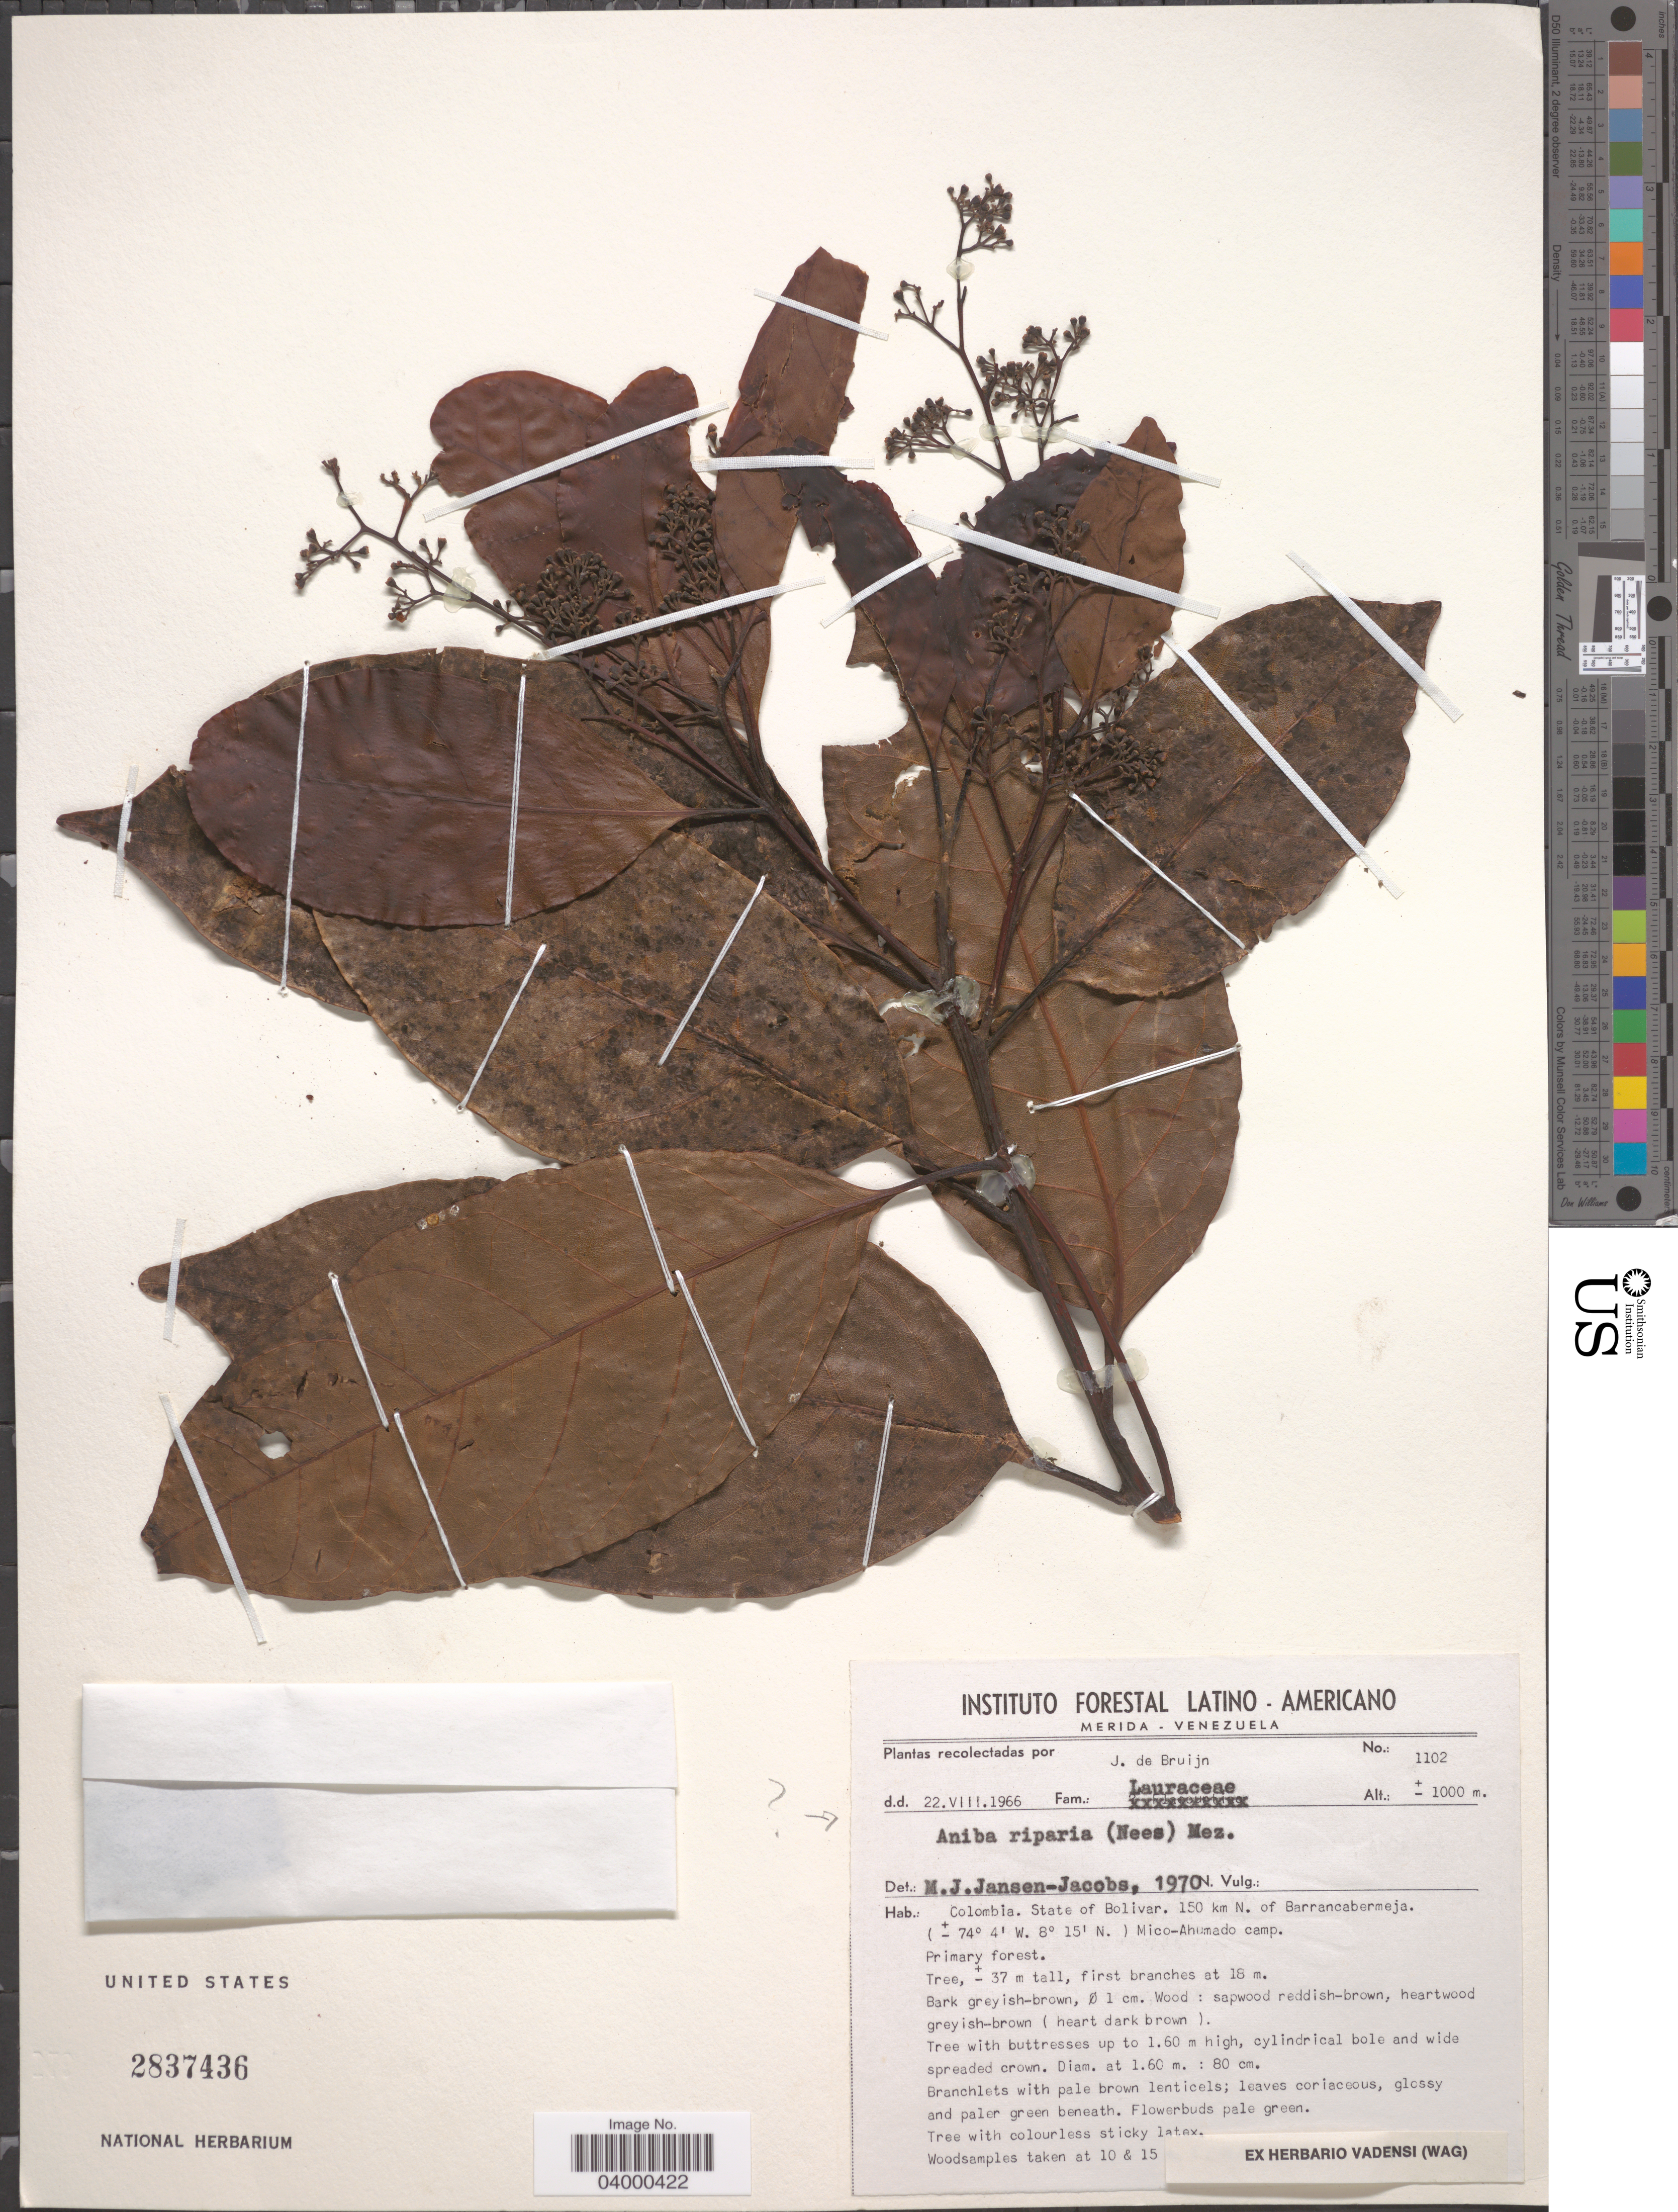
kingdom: Plantae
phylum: Tracheophyta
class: Magnoliopsida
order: Laurales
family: Lauraceae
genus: Aniba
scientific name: Aniba riparia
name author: (Nees) Mez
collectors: J. Bruijn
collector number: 1102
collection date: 1966-08-22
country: Colombia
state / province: Bolívar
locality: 150 km N. of Barrancabermeja. Mico-Ahumado camp.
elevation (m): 1000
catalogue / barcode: US 2837436